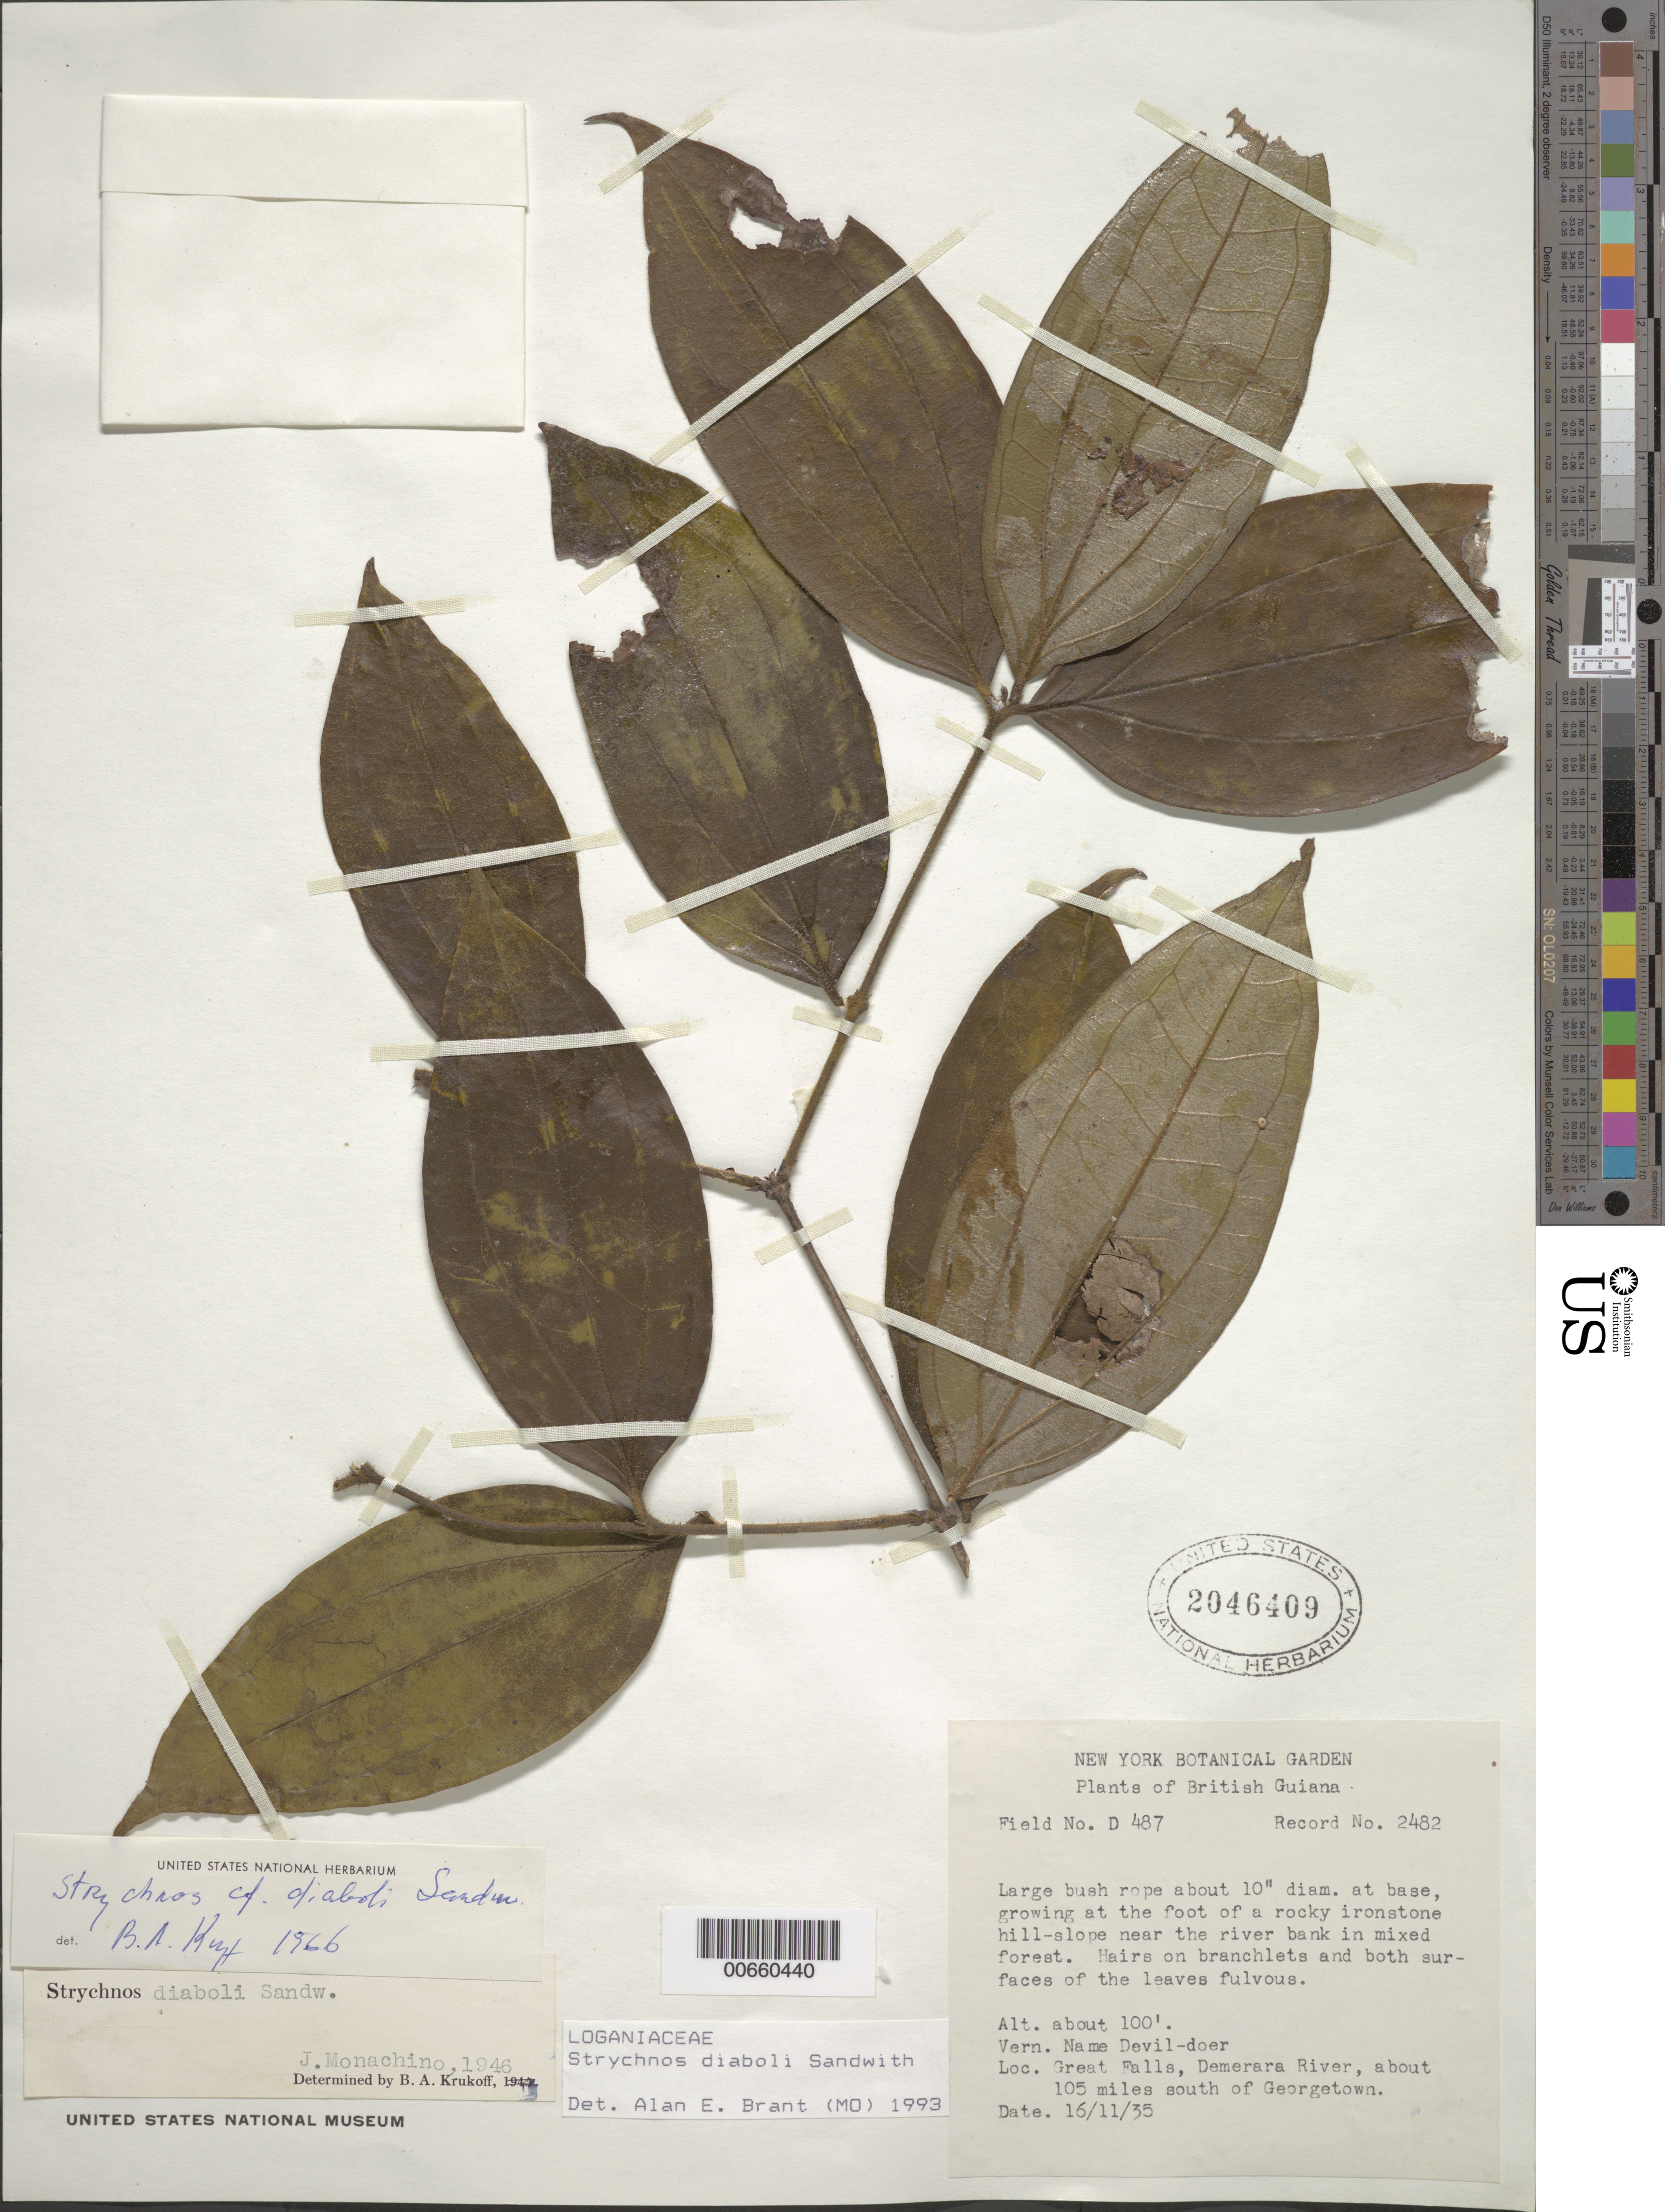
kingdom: Plantae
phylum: Tracheophyta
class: Magnoliopsida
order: Gentianales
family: Loganiaceae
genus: Strychnos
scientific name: Strychnos diaboli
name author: Sandwith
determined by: Brant, A. E.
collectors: J. V. Monachino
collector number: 2482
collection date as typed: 16-Nov-35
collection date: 1935-11-16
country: Guyana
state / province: U. Demerara-Berbice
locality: Great Falls, Demerara River, 105 miles south of Georgetown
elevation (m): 100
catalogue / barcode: US 2046409